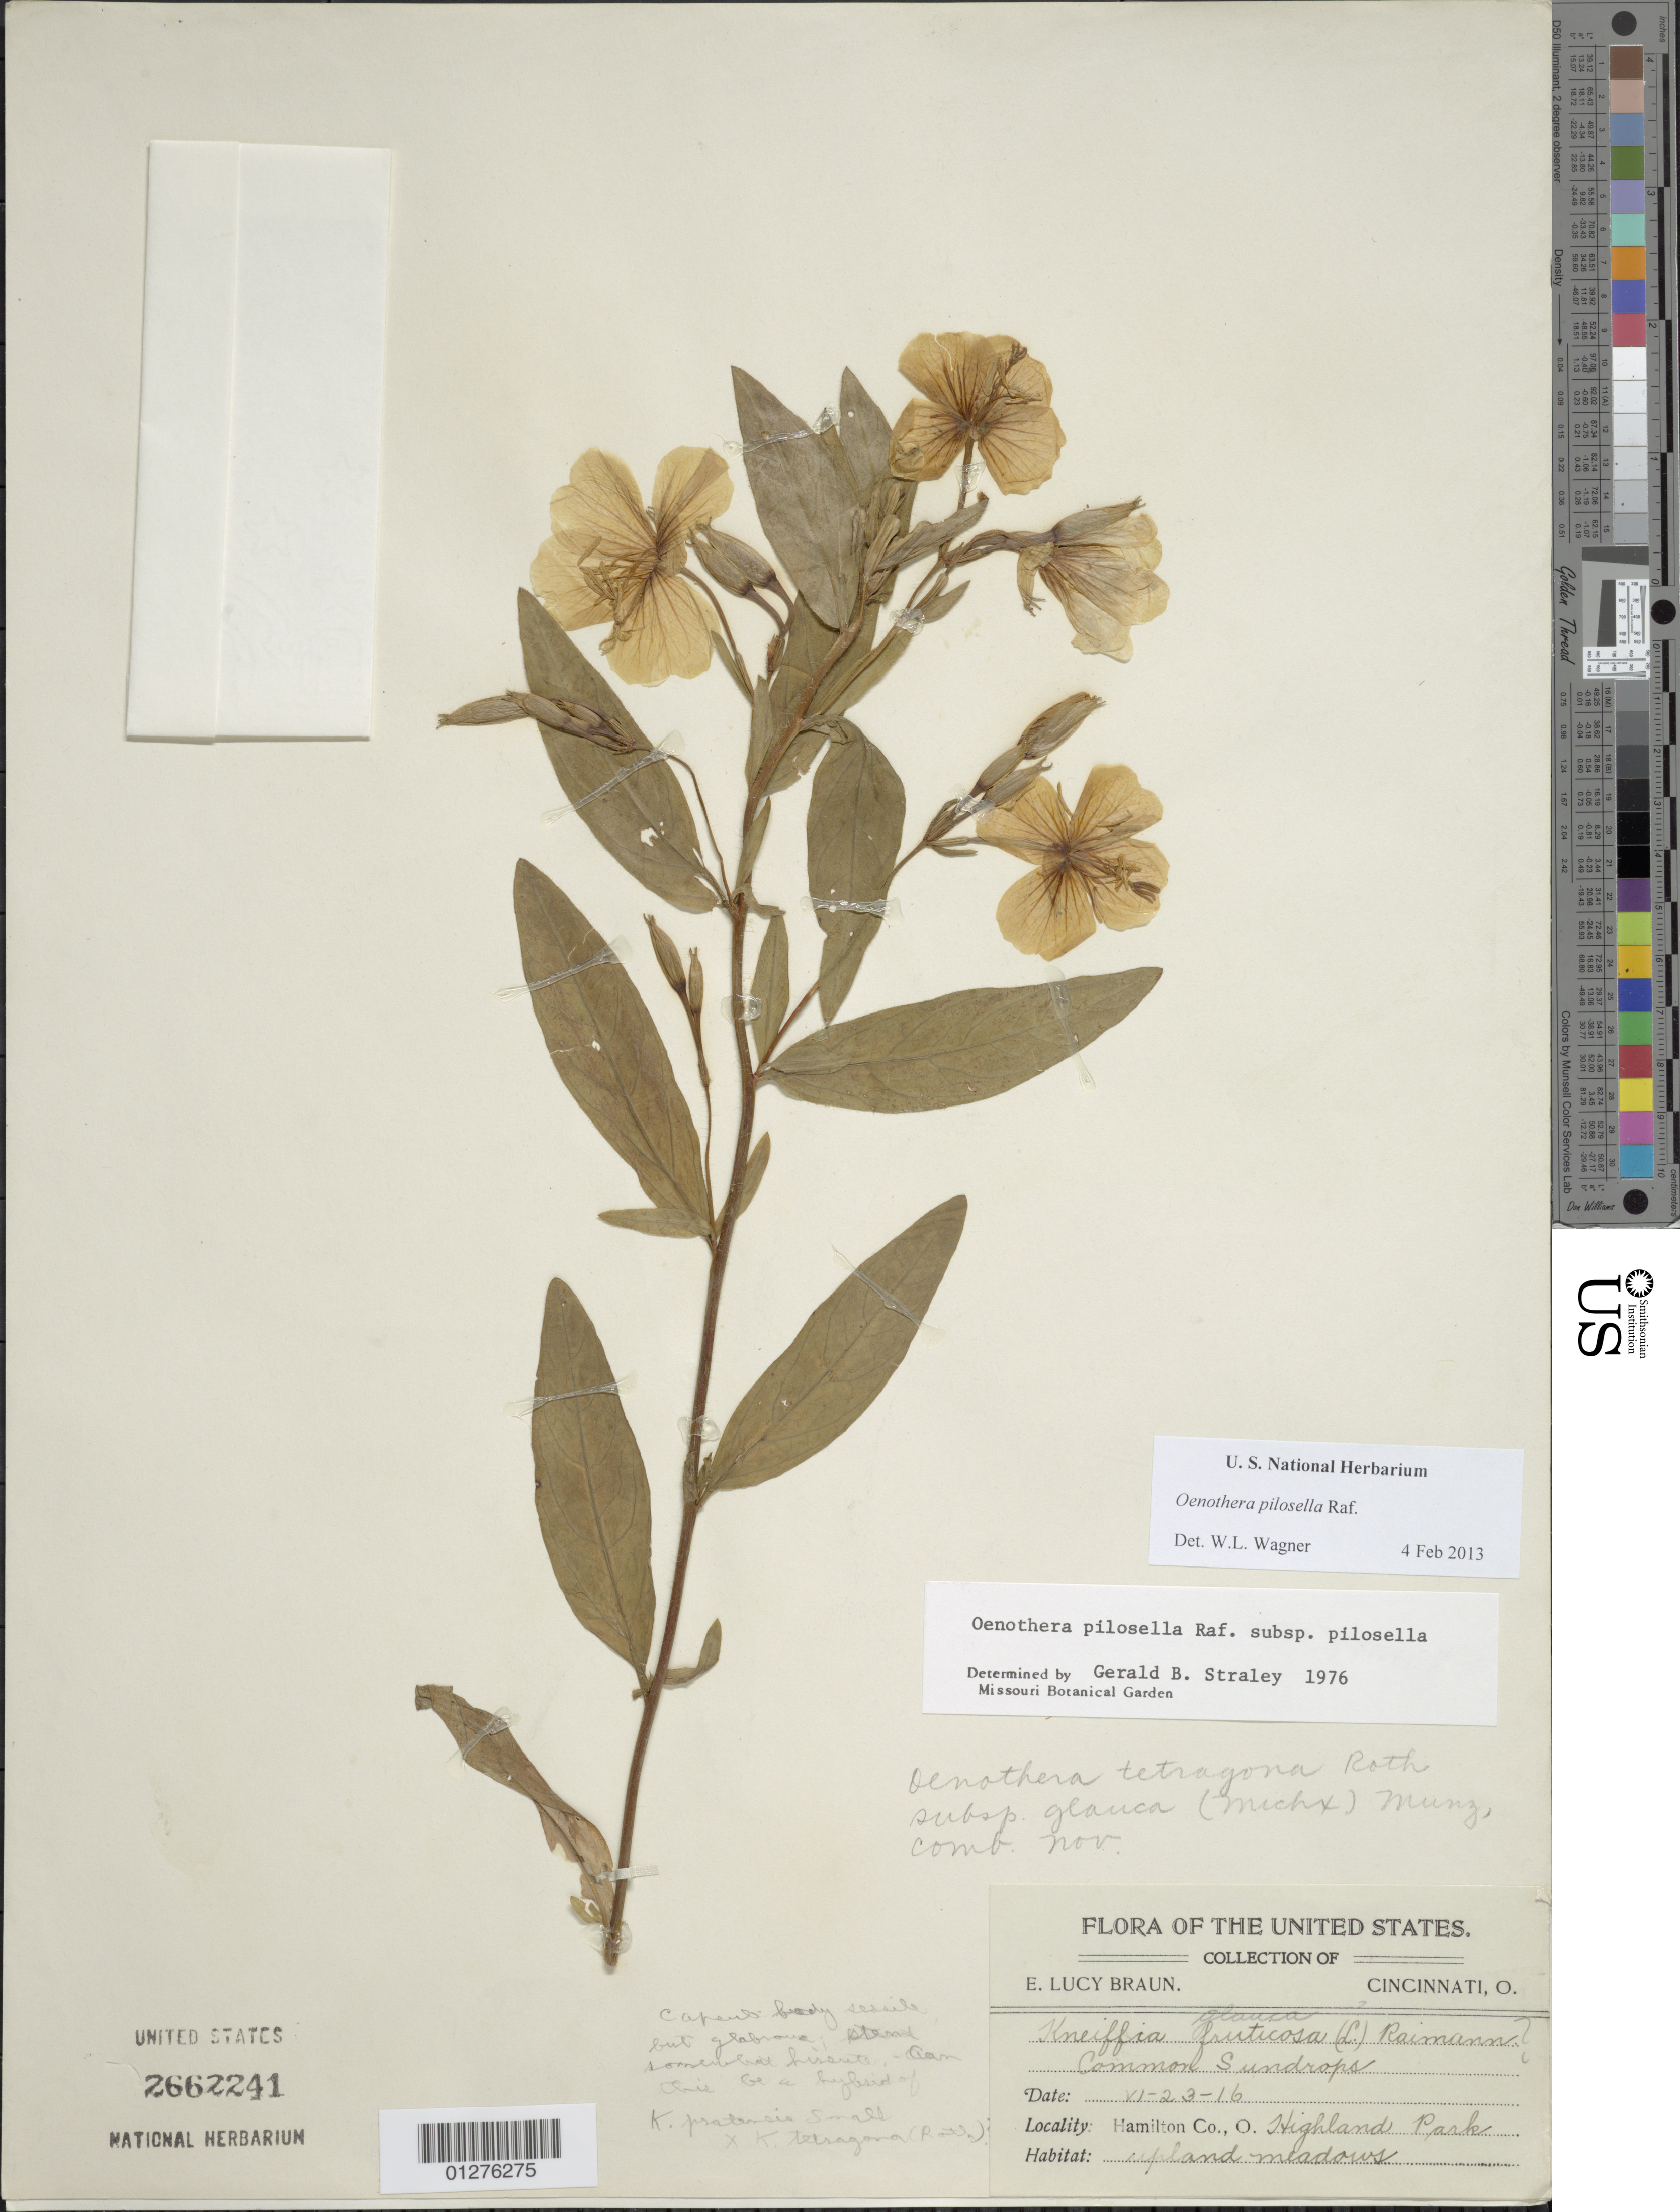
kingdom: Plantae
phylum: Tracheophyta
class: Magnoliopsida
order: Myrtales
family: Onagraceae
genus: Oenothera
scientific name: Oenothera pilosella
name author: Raf.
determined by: Wagner, W. L., (BOT), Smithsonian Institution - National Museum of Natural History (UNITED STATES)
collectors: E. L. Braun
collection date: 1916-06-23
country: United States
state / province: Ohio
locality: Highland Park.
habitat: Upland meadows.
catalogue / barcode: US 2662241